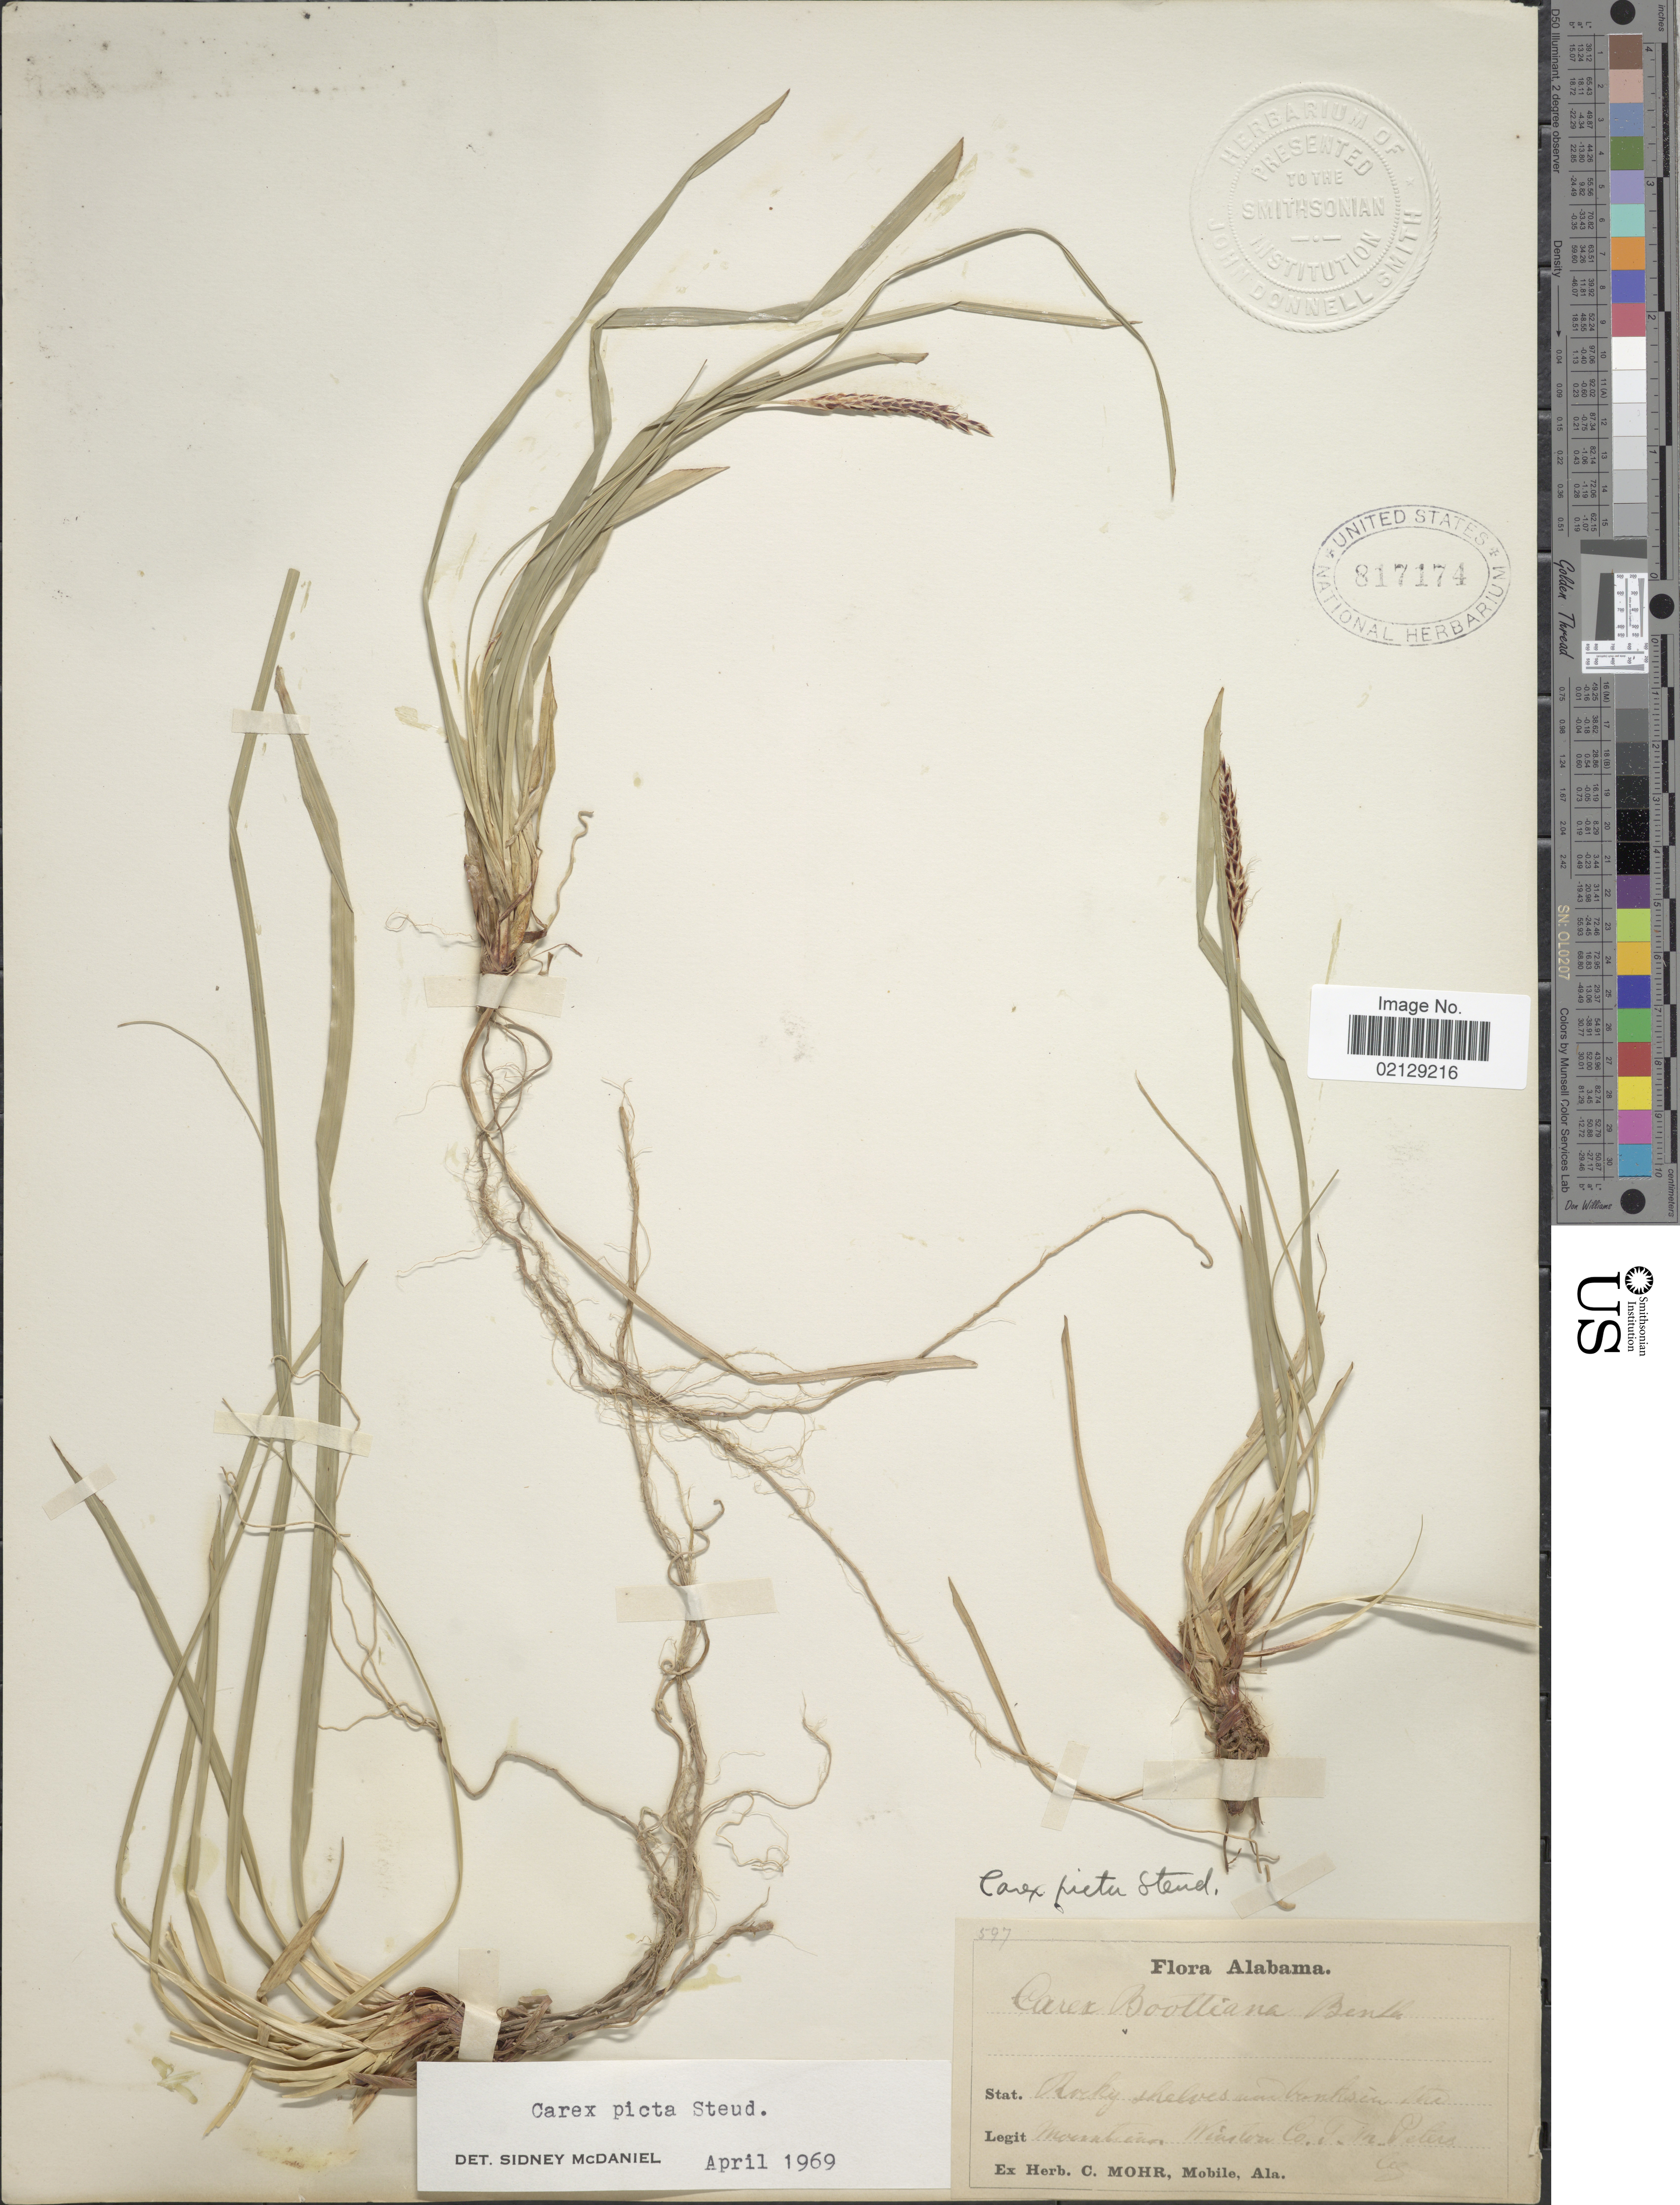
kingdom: Plantae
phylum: Tracheophyta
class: Liliopsida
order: Poales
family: Cyperaceae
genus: Carex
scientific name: Carex picta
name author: Steud.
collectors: ex herb. C. Mohr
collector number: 597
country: United States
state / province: Alabama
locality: Mountains, Winston Co.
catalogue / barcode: US 817174